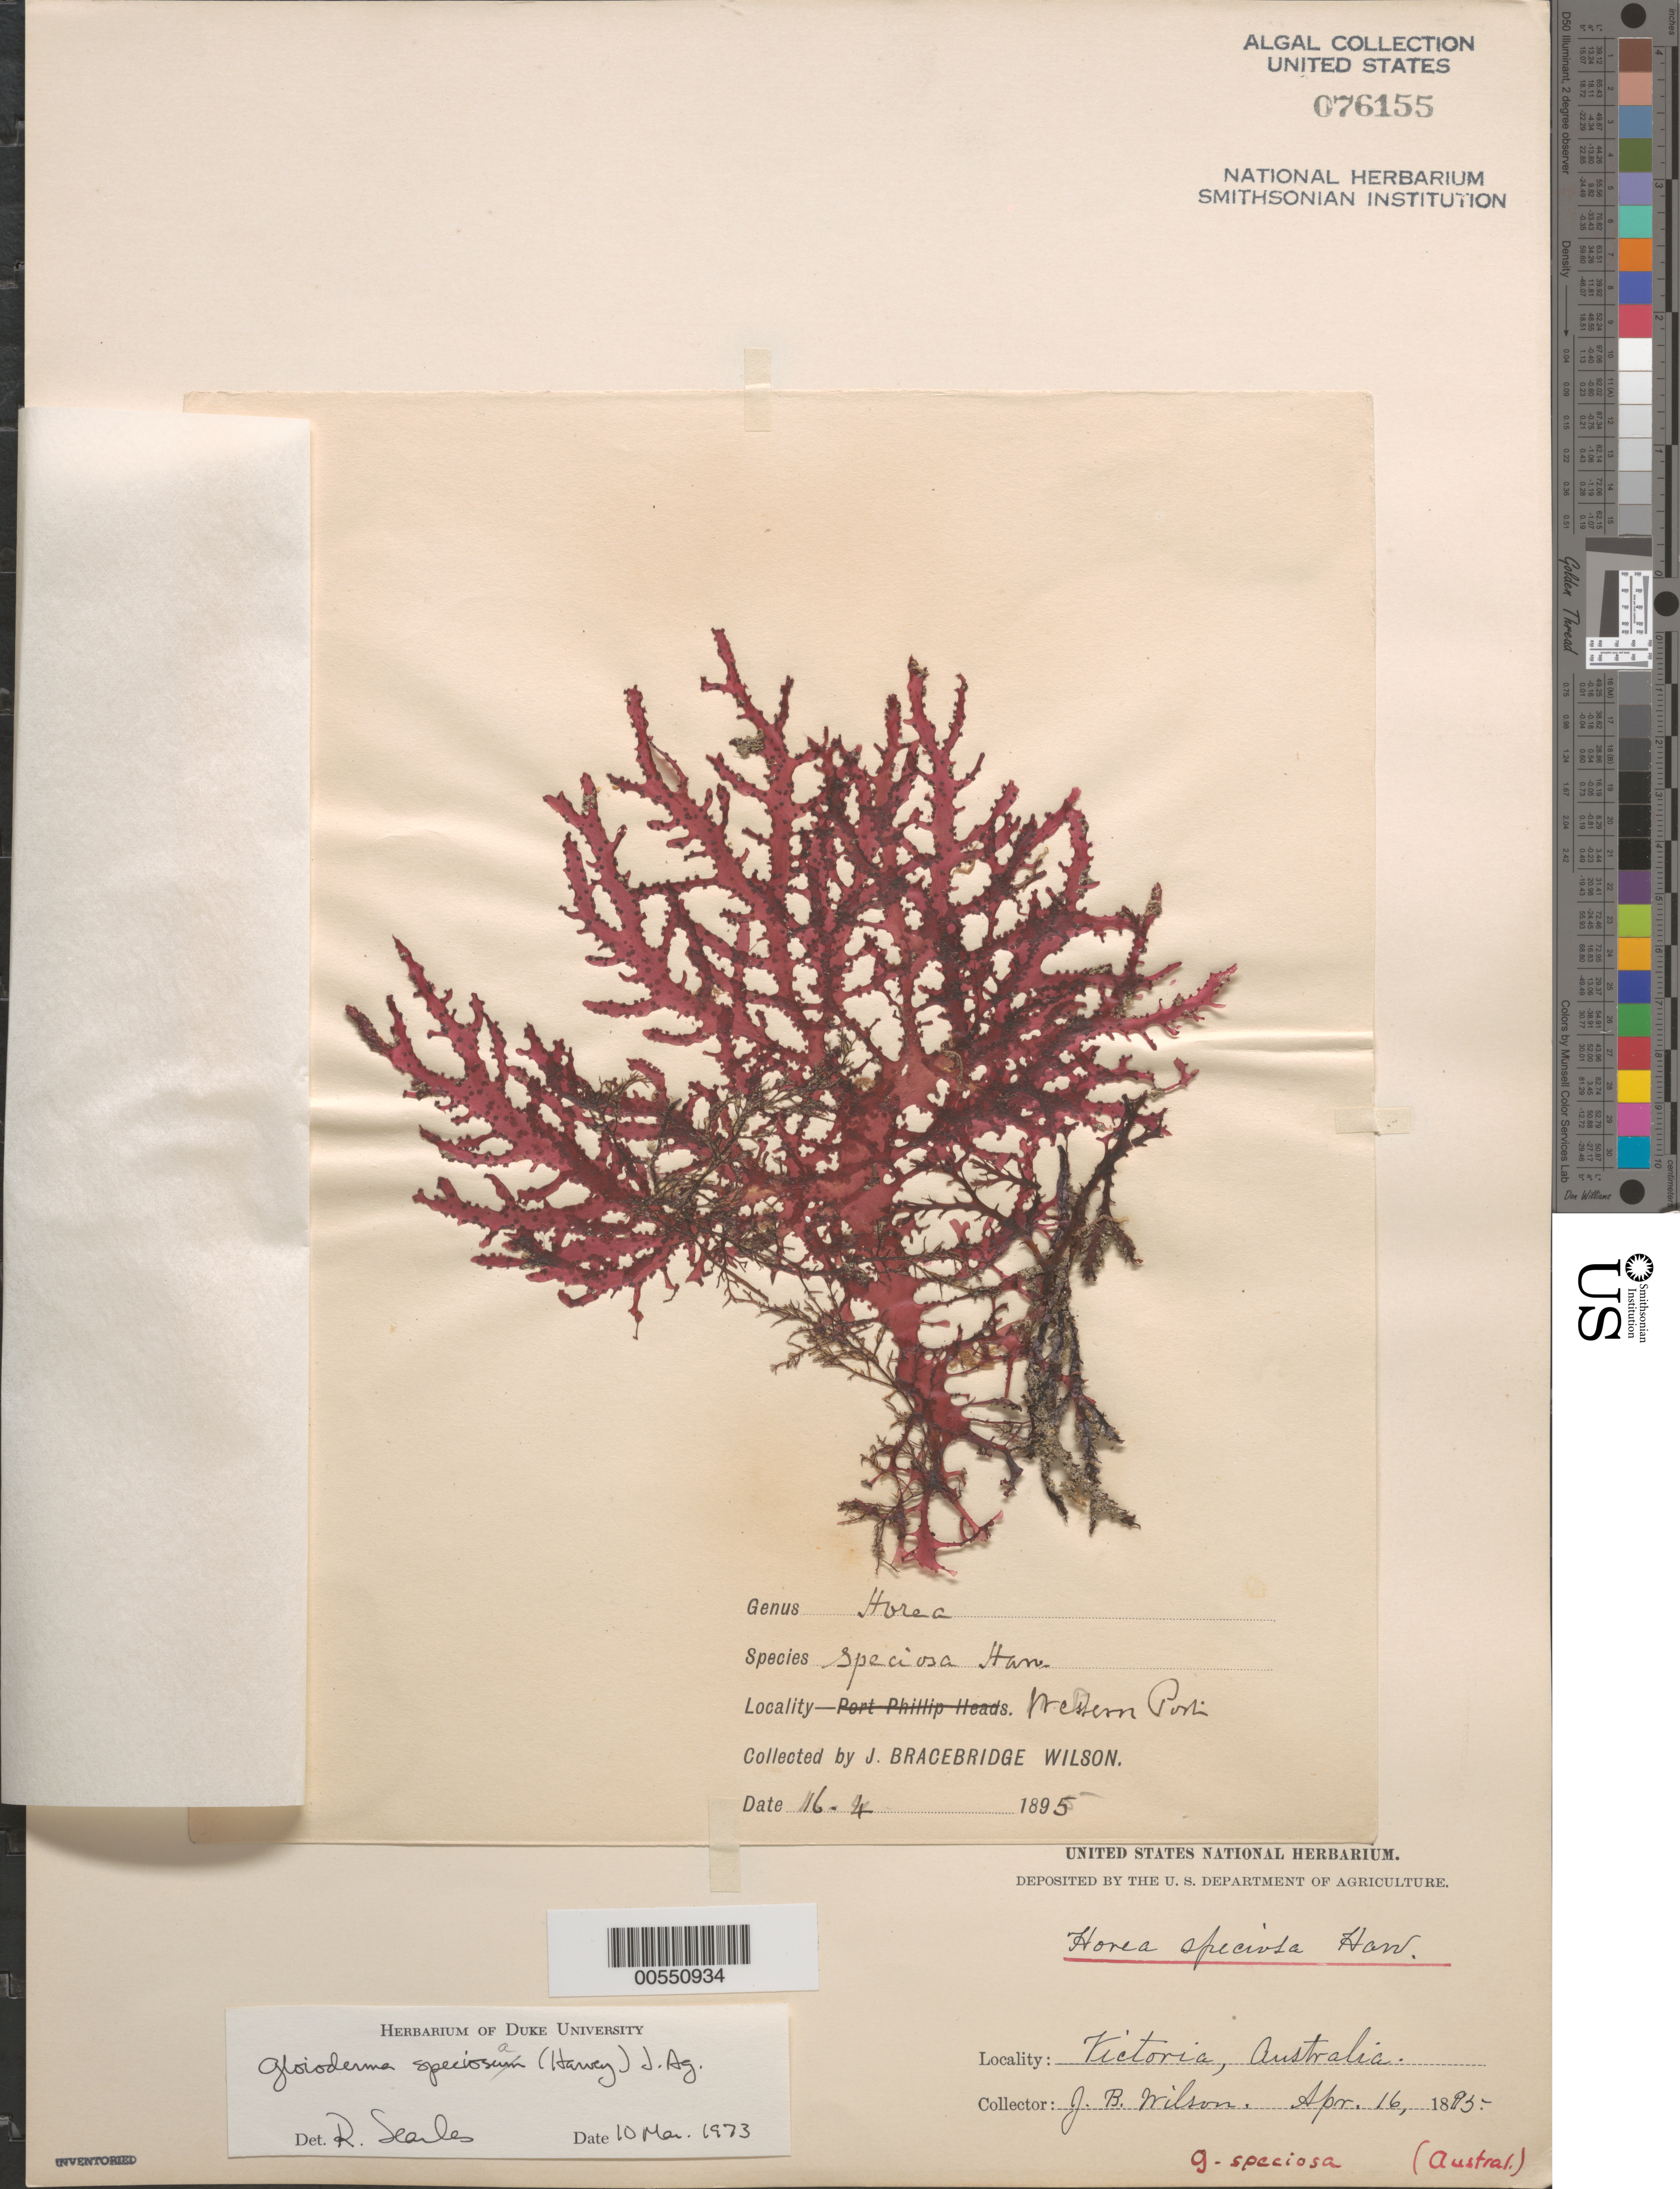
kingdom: Plantae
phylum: Rhodophyta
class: Florideophyceae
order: Rhodymeniales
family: Faucheaceae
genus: Gloiocladia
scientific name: Gloiocladia speciosa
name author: (Harvey) R.E. Norris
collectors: J. B. Wilson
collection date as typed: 16 Apr 1895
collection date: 1895-04-16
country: Australia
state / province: Victoria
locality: Western Port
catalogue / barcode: US 76155